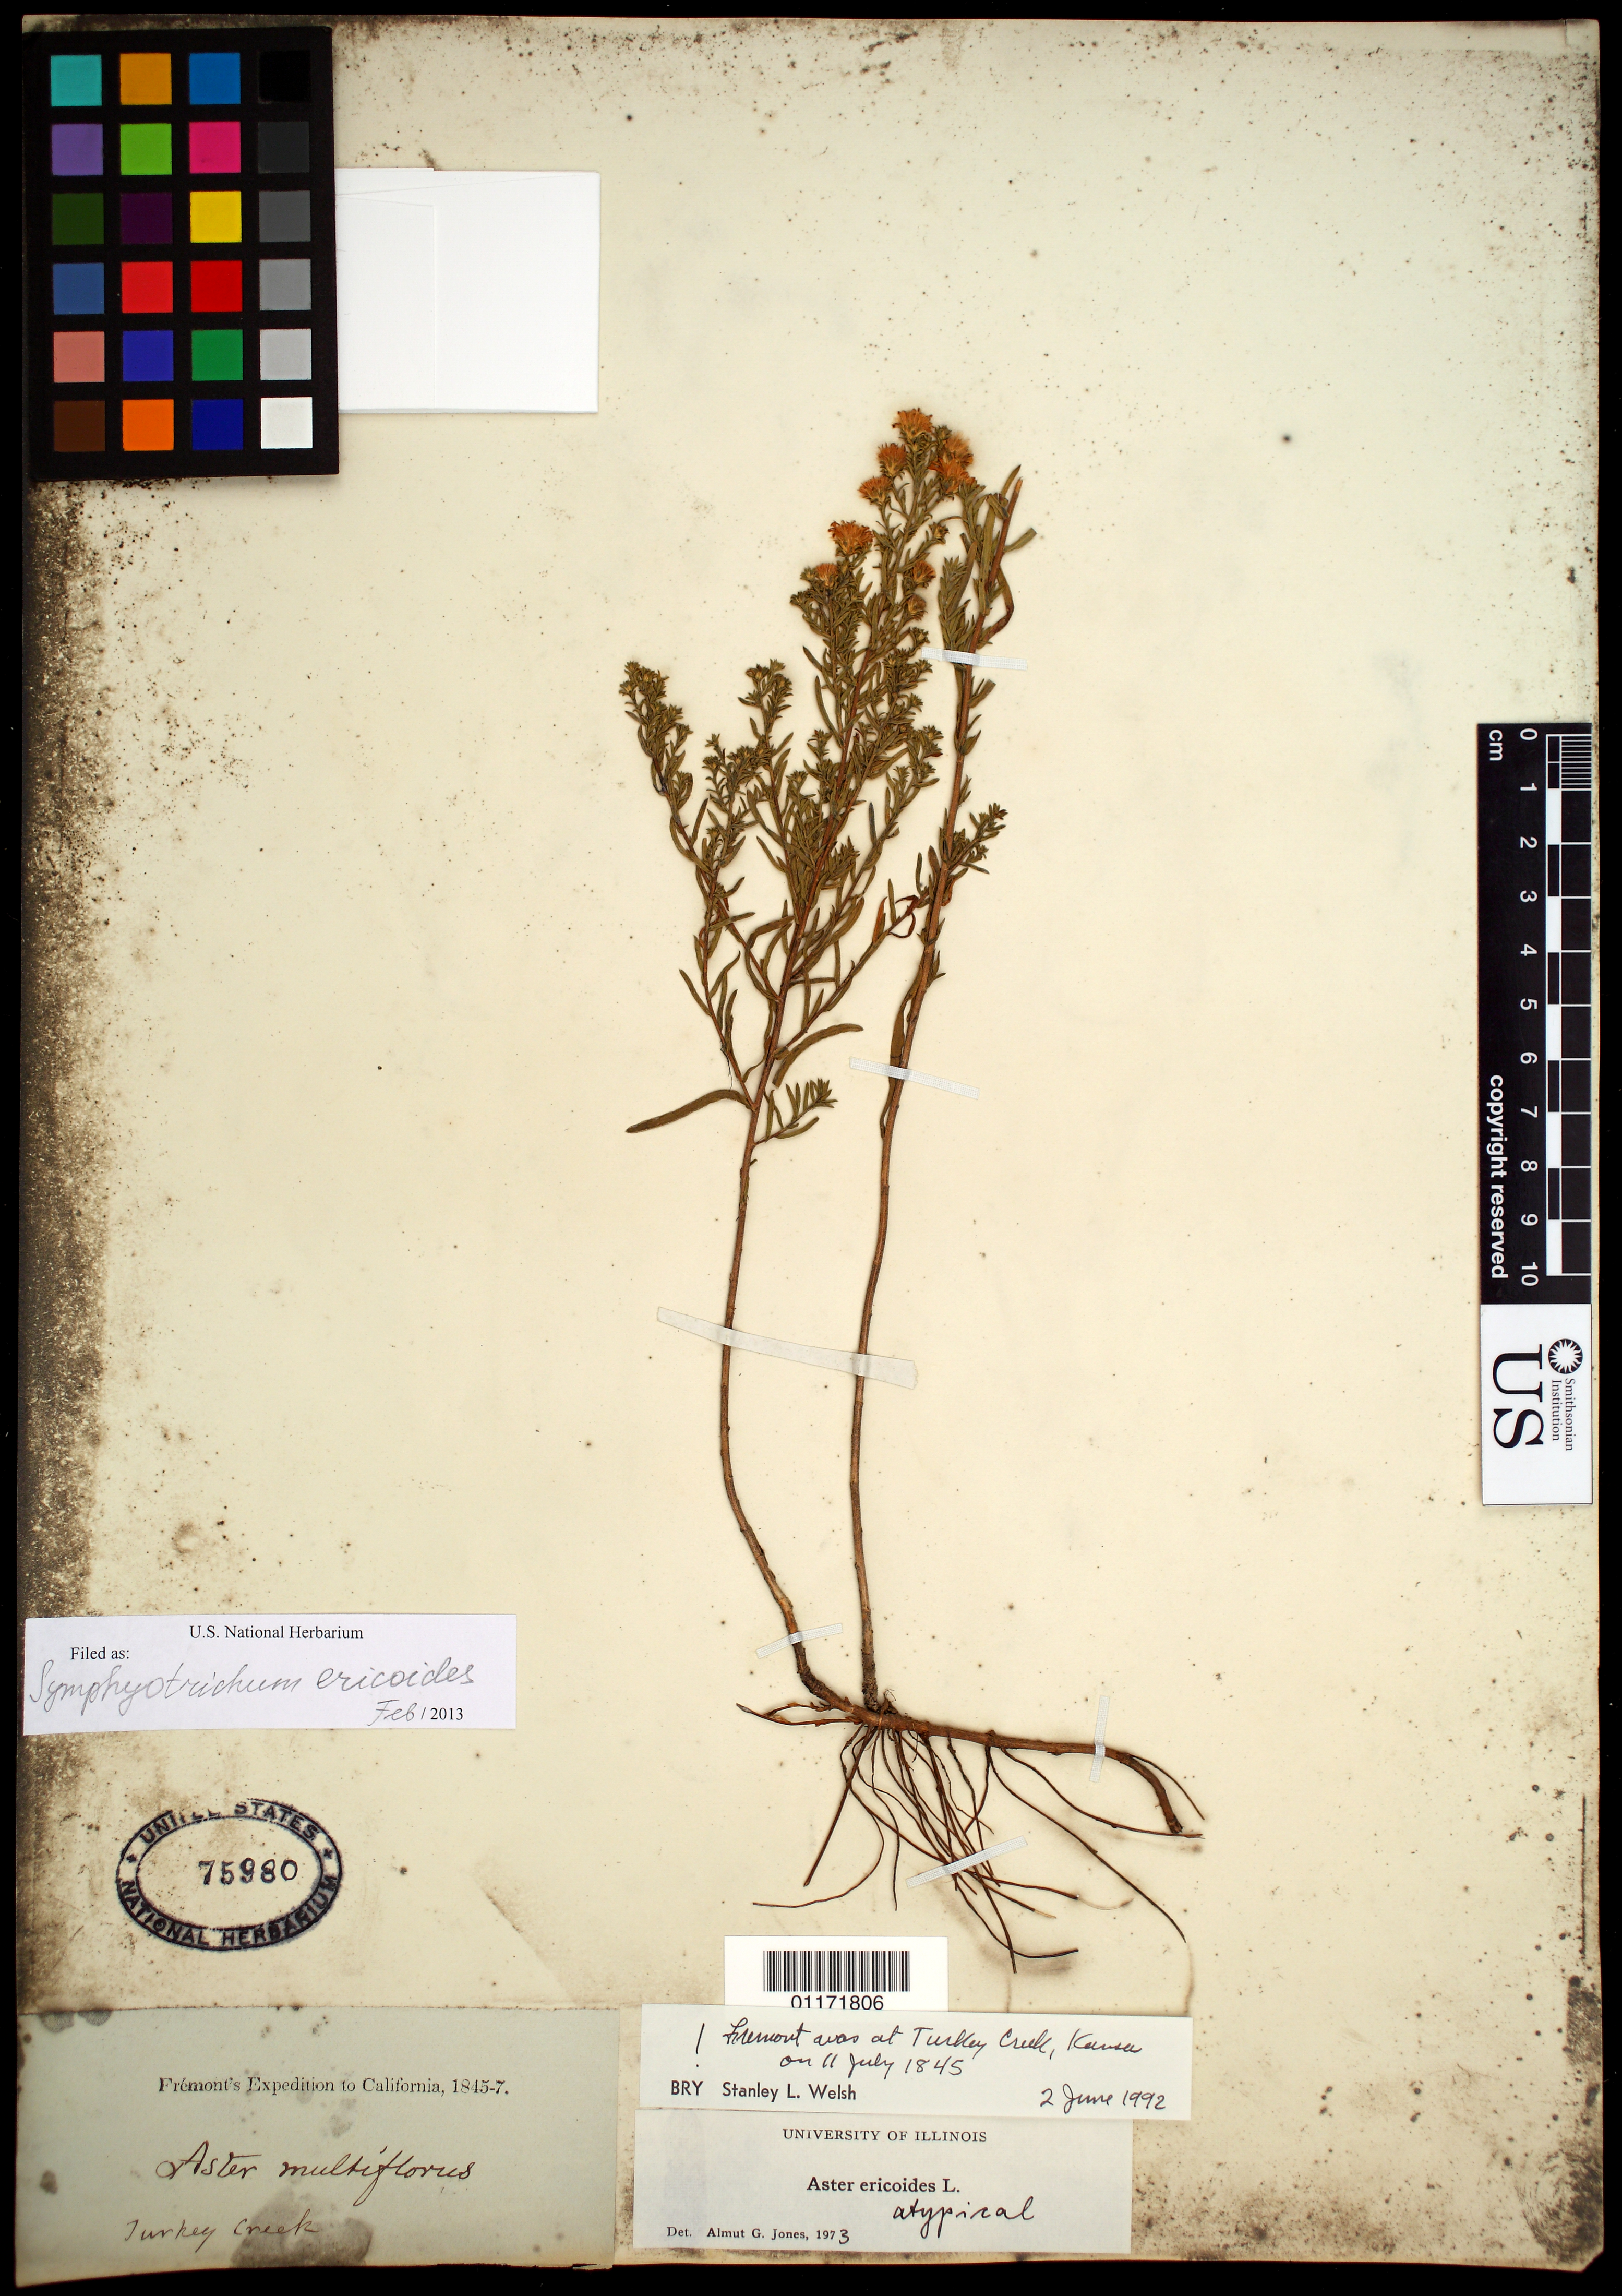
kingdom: Plantae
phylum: Tracheophyta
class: Magnoliopsida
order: Asterales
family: Asteraceae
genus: Symphyotrichum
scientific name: Symphyotrichum ericoides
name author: (L.) G.L. Nesom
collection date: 1845/1847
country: United States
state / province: California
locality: Turkey Creek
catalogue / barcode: US 75980